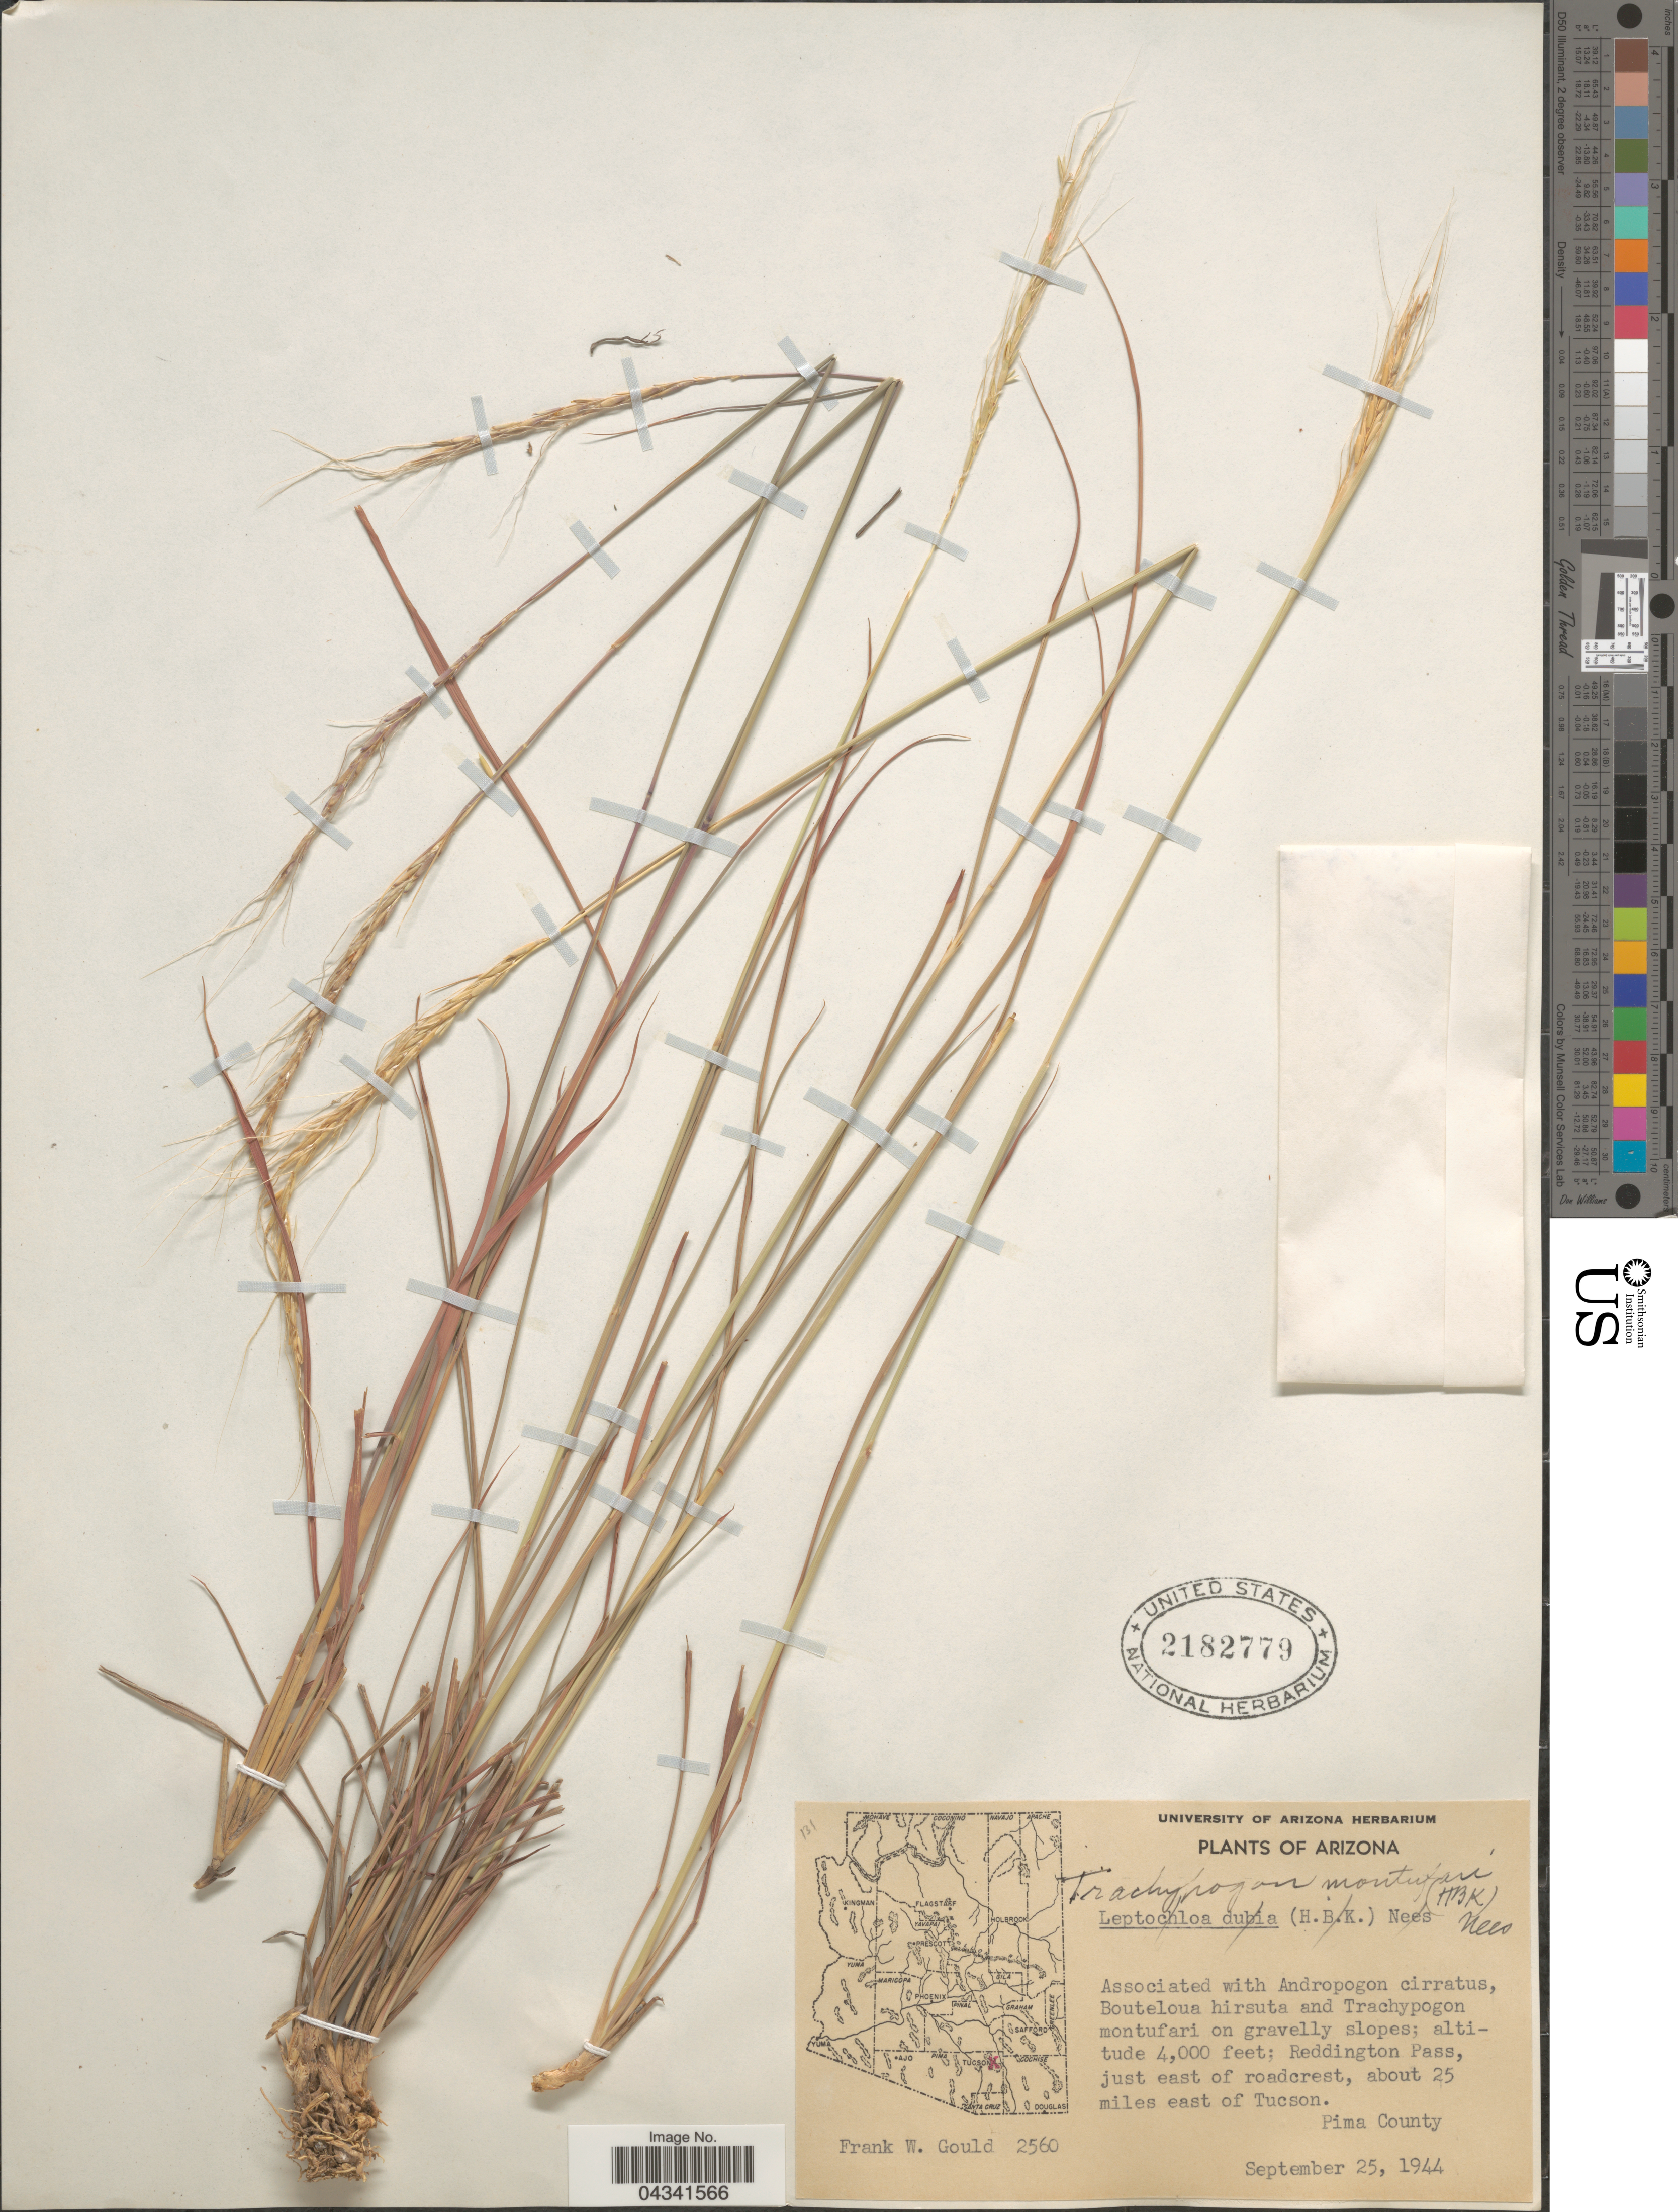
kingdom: Plantae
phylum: Tracheophyta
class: Liliopsida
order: Poales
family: Poaceae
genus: Trachypogon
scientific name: Trachypogon spicatus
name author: (L. f.) Kuntze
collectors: F. W. Gould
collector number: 2560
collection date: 1944-09-25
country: United States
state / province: Arizona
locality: Reddington Pass, just east of roadcrest, about 25 miles east of Tucson.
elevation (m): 1219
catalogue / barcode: US 2182779